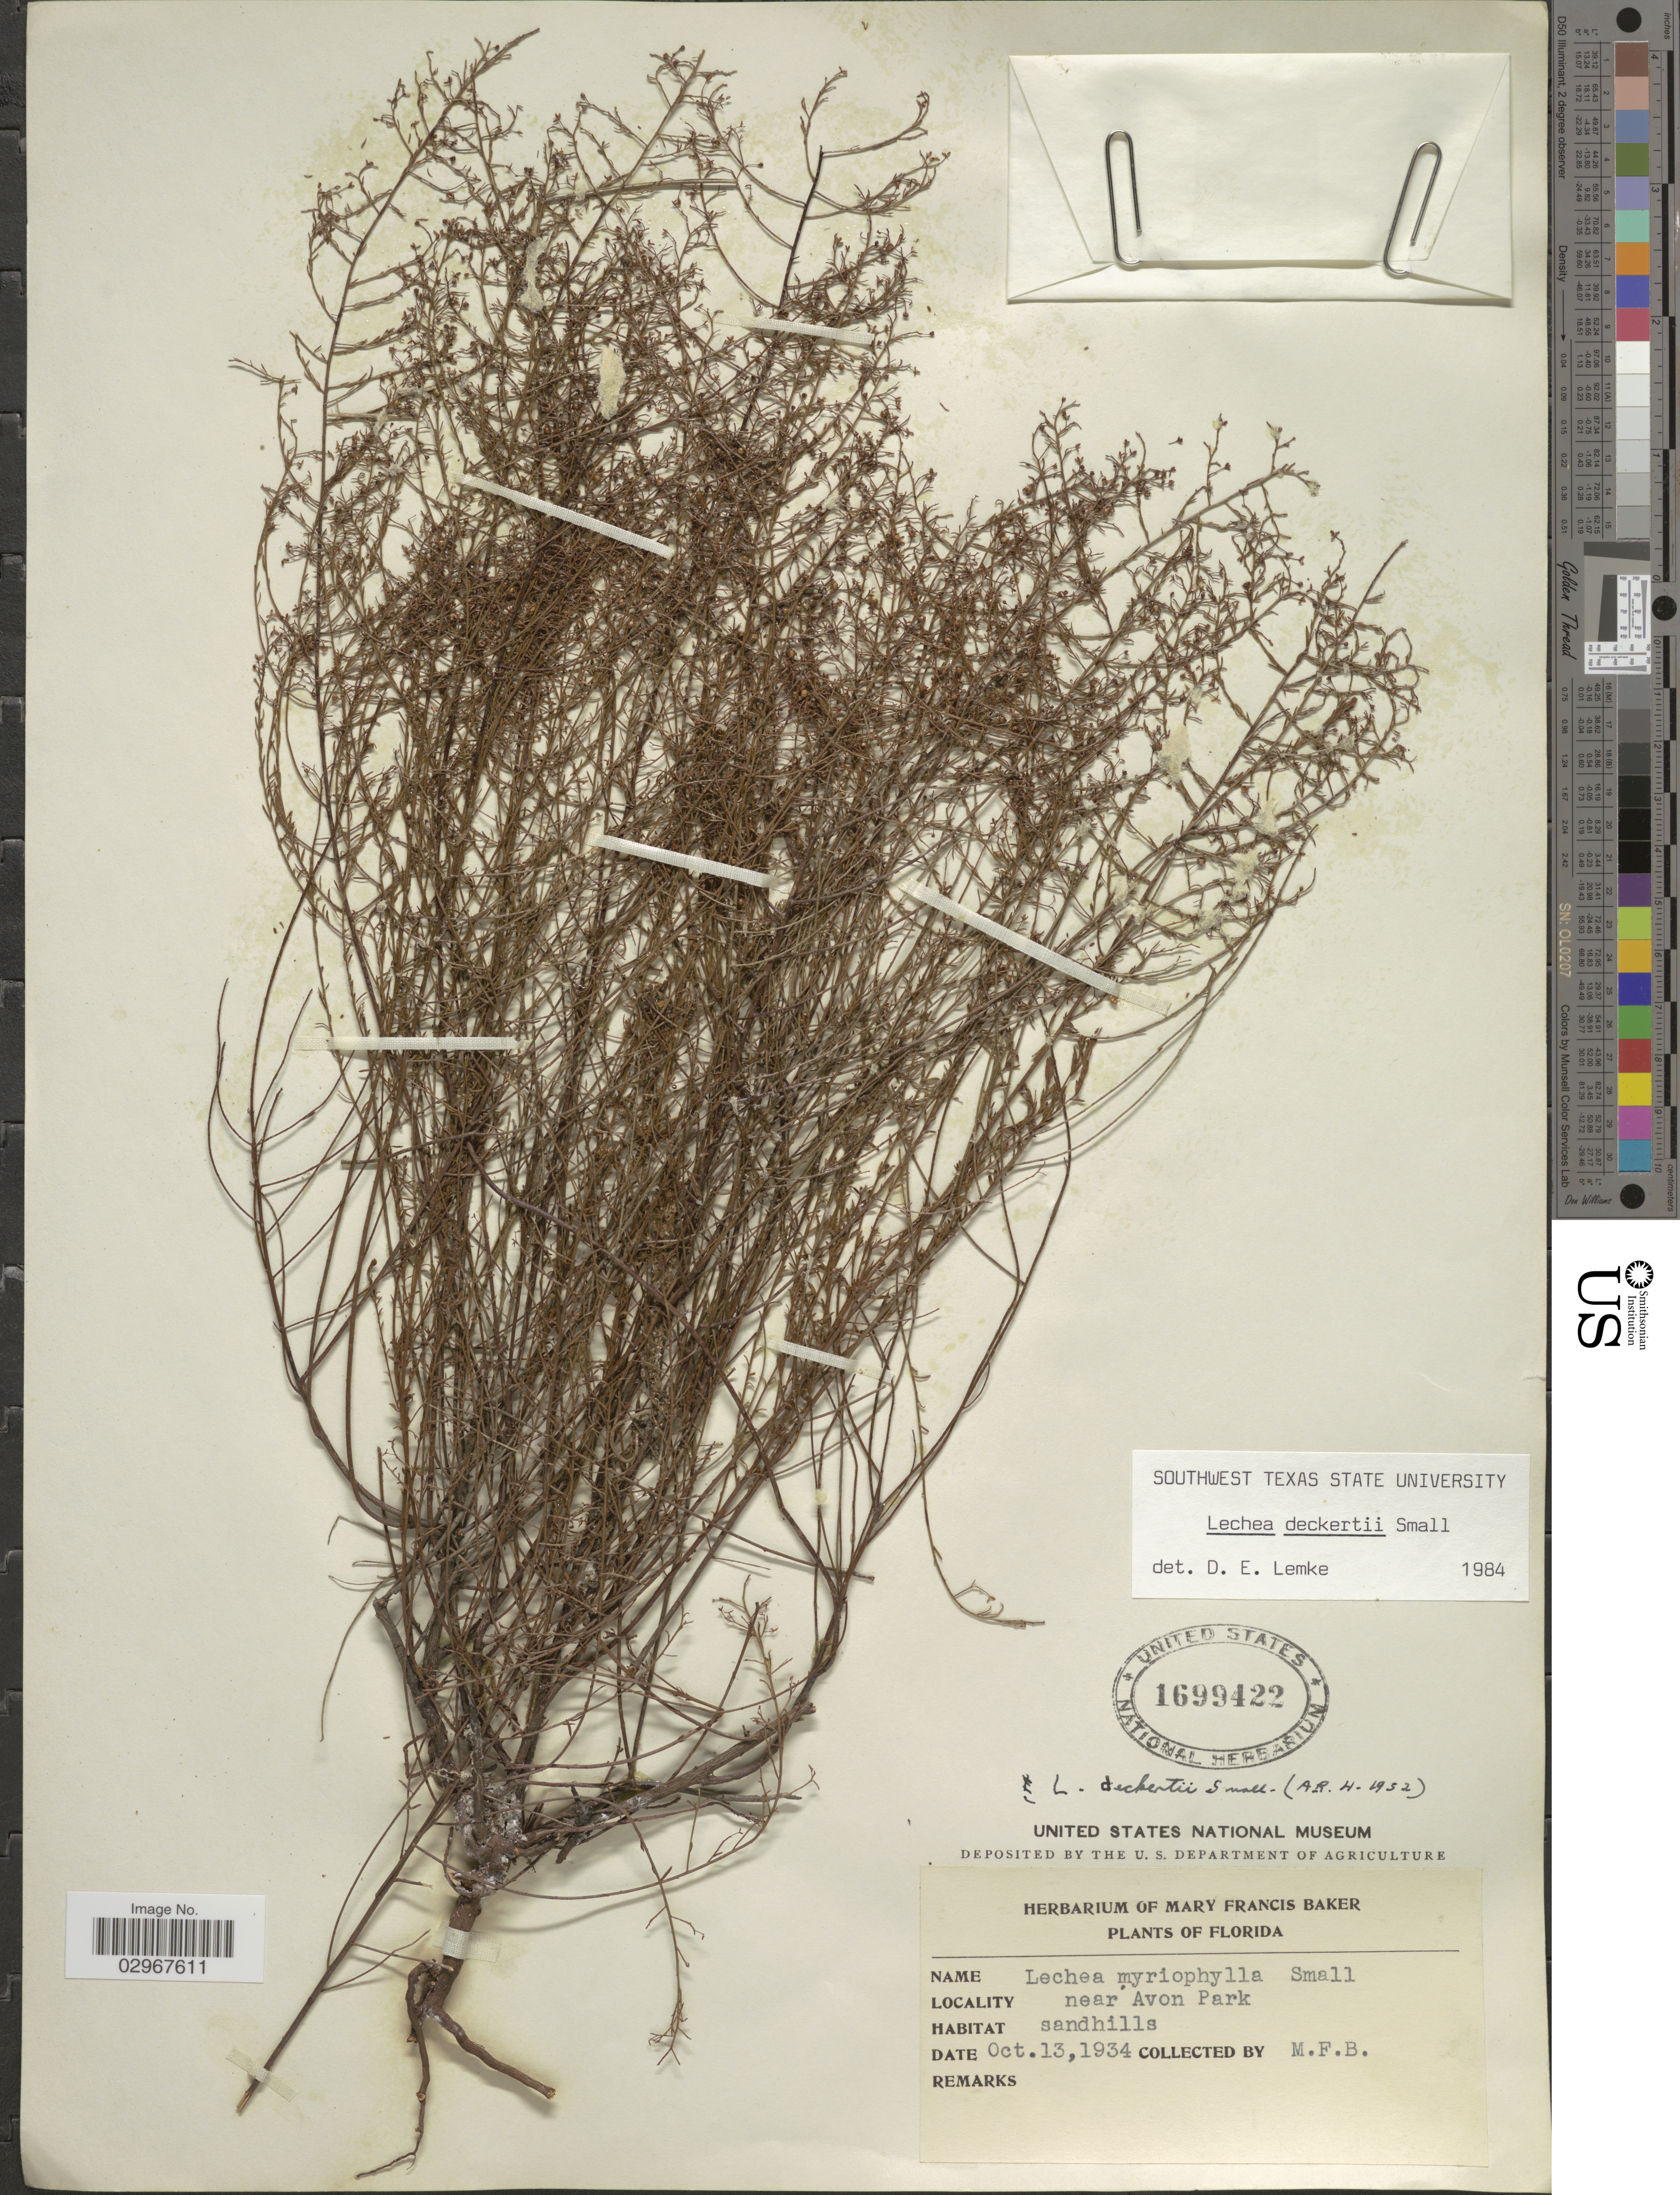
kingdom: Plantae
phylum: Tracheophyta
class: Magnoliopsida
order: Malvales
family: Cistaceae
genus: Lechea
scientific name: Lechea deckertii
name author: Small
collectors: M. F. Baker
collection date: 1934-10-13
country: United States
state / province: Florida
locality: Near Avon Park.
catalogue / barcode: US 1699422